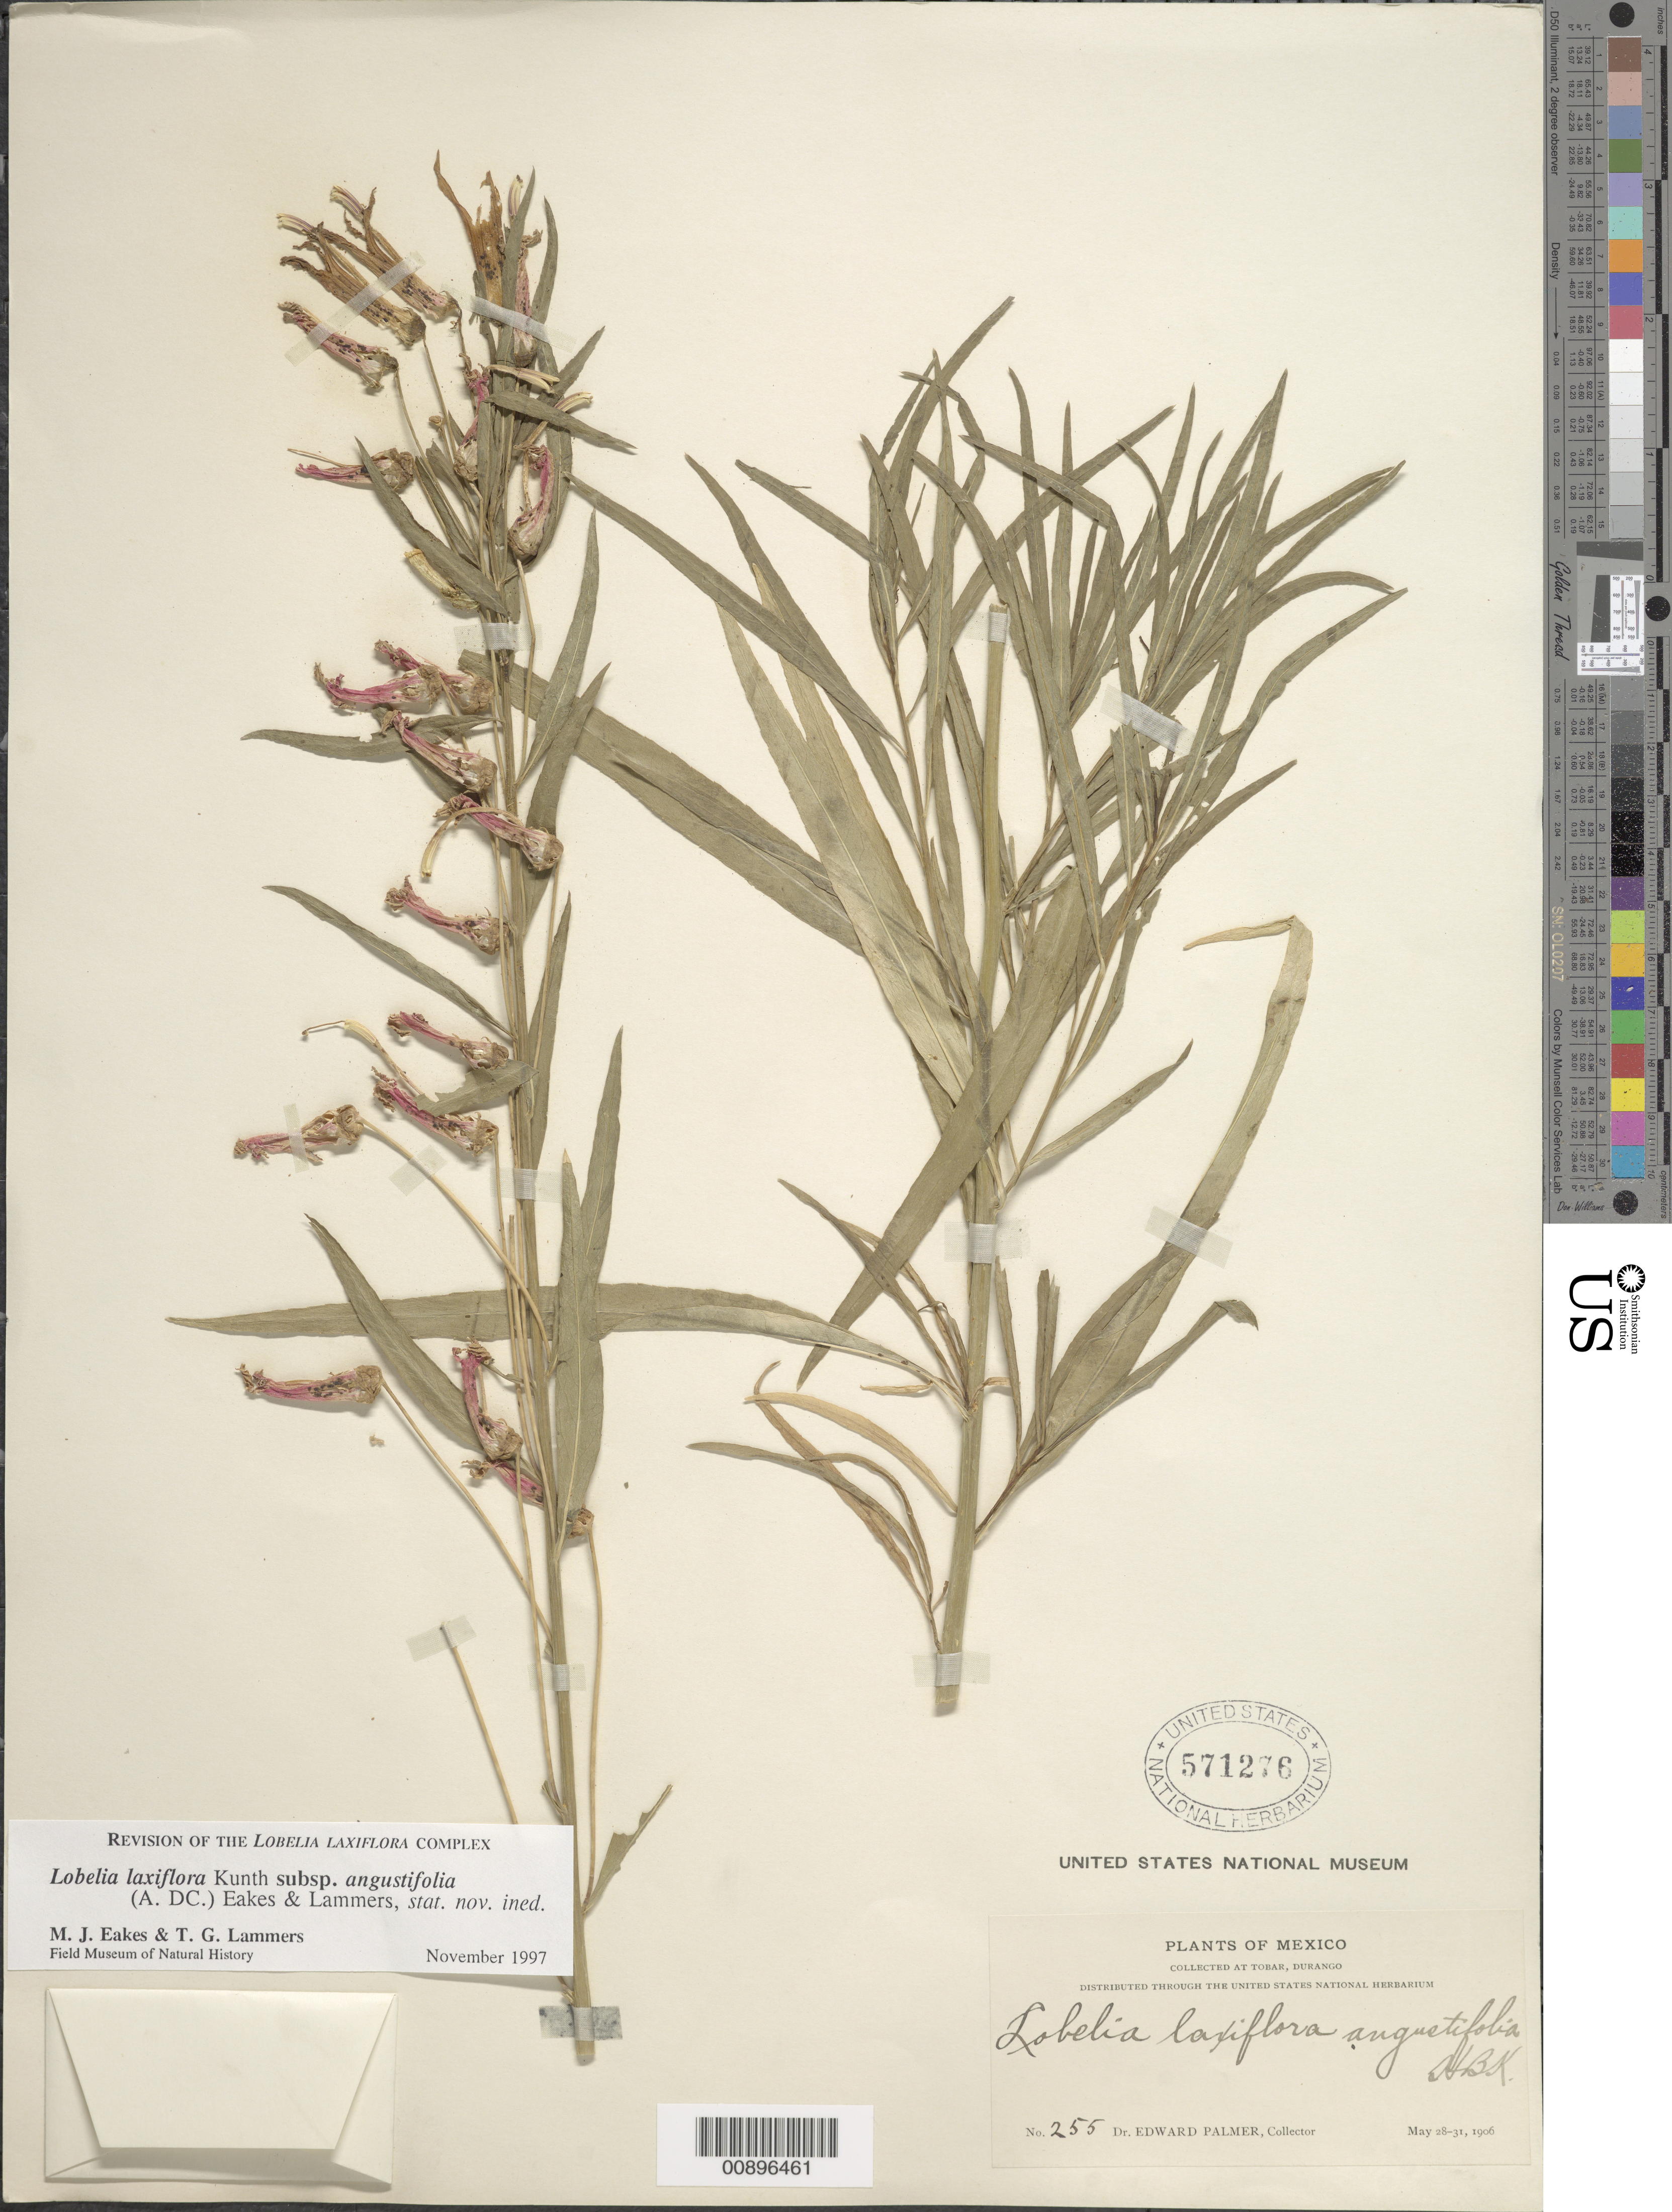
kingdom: Plantae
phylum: Tracheophyta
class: Magnoliopsida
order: Asterales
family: Campanulaceae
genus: Lobelia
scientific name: Lobelia laxiflora subsp. angustifolia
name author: (A. DC.) Eakes & Lammers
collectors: E. Palmer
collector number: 255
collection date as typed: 28 May 1906 to 31 May 1906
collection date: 1906-05-28/1906-05-31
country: Mexico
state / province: Durango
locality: Tobar, Durango.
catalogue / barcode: US 571276